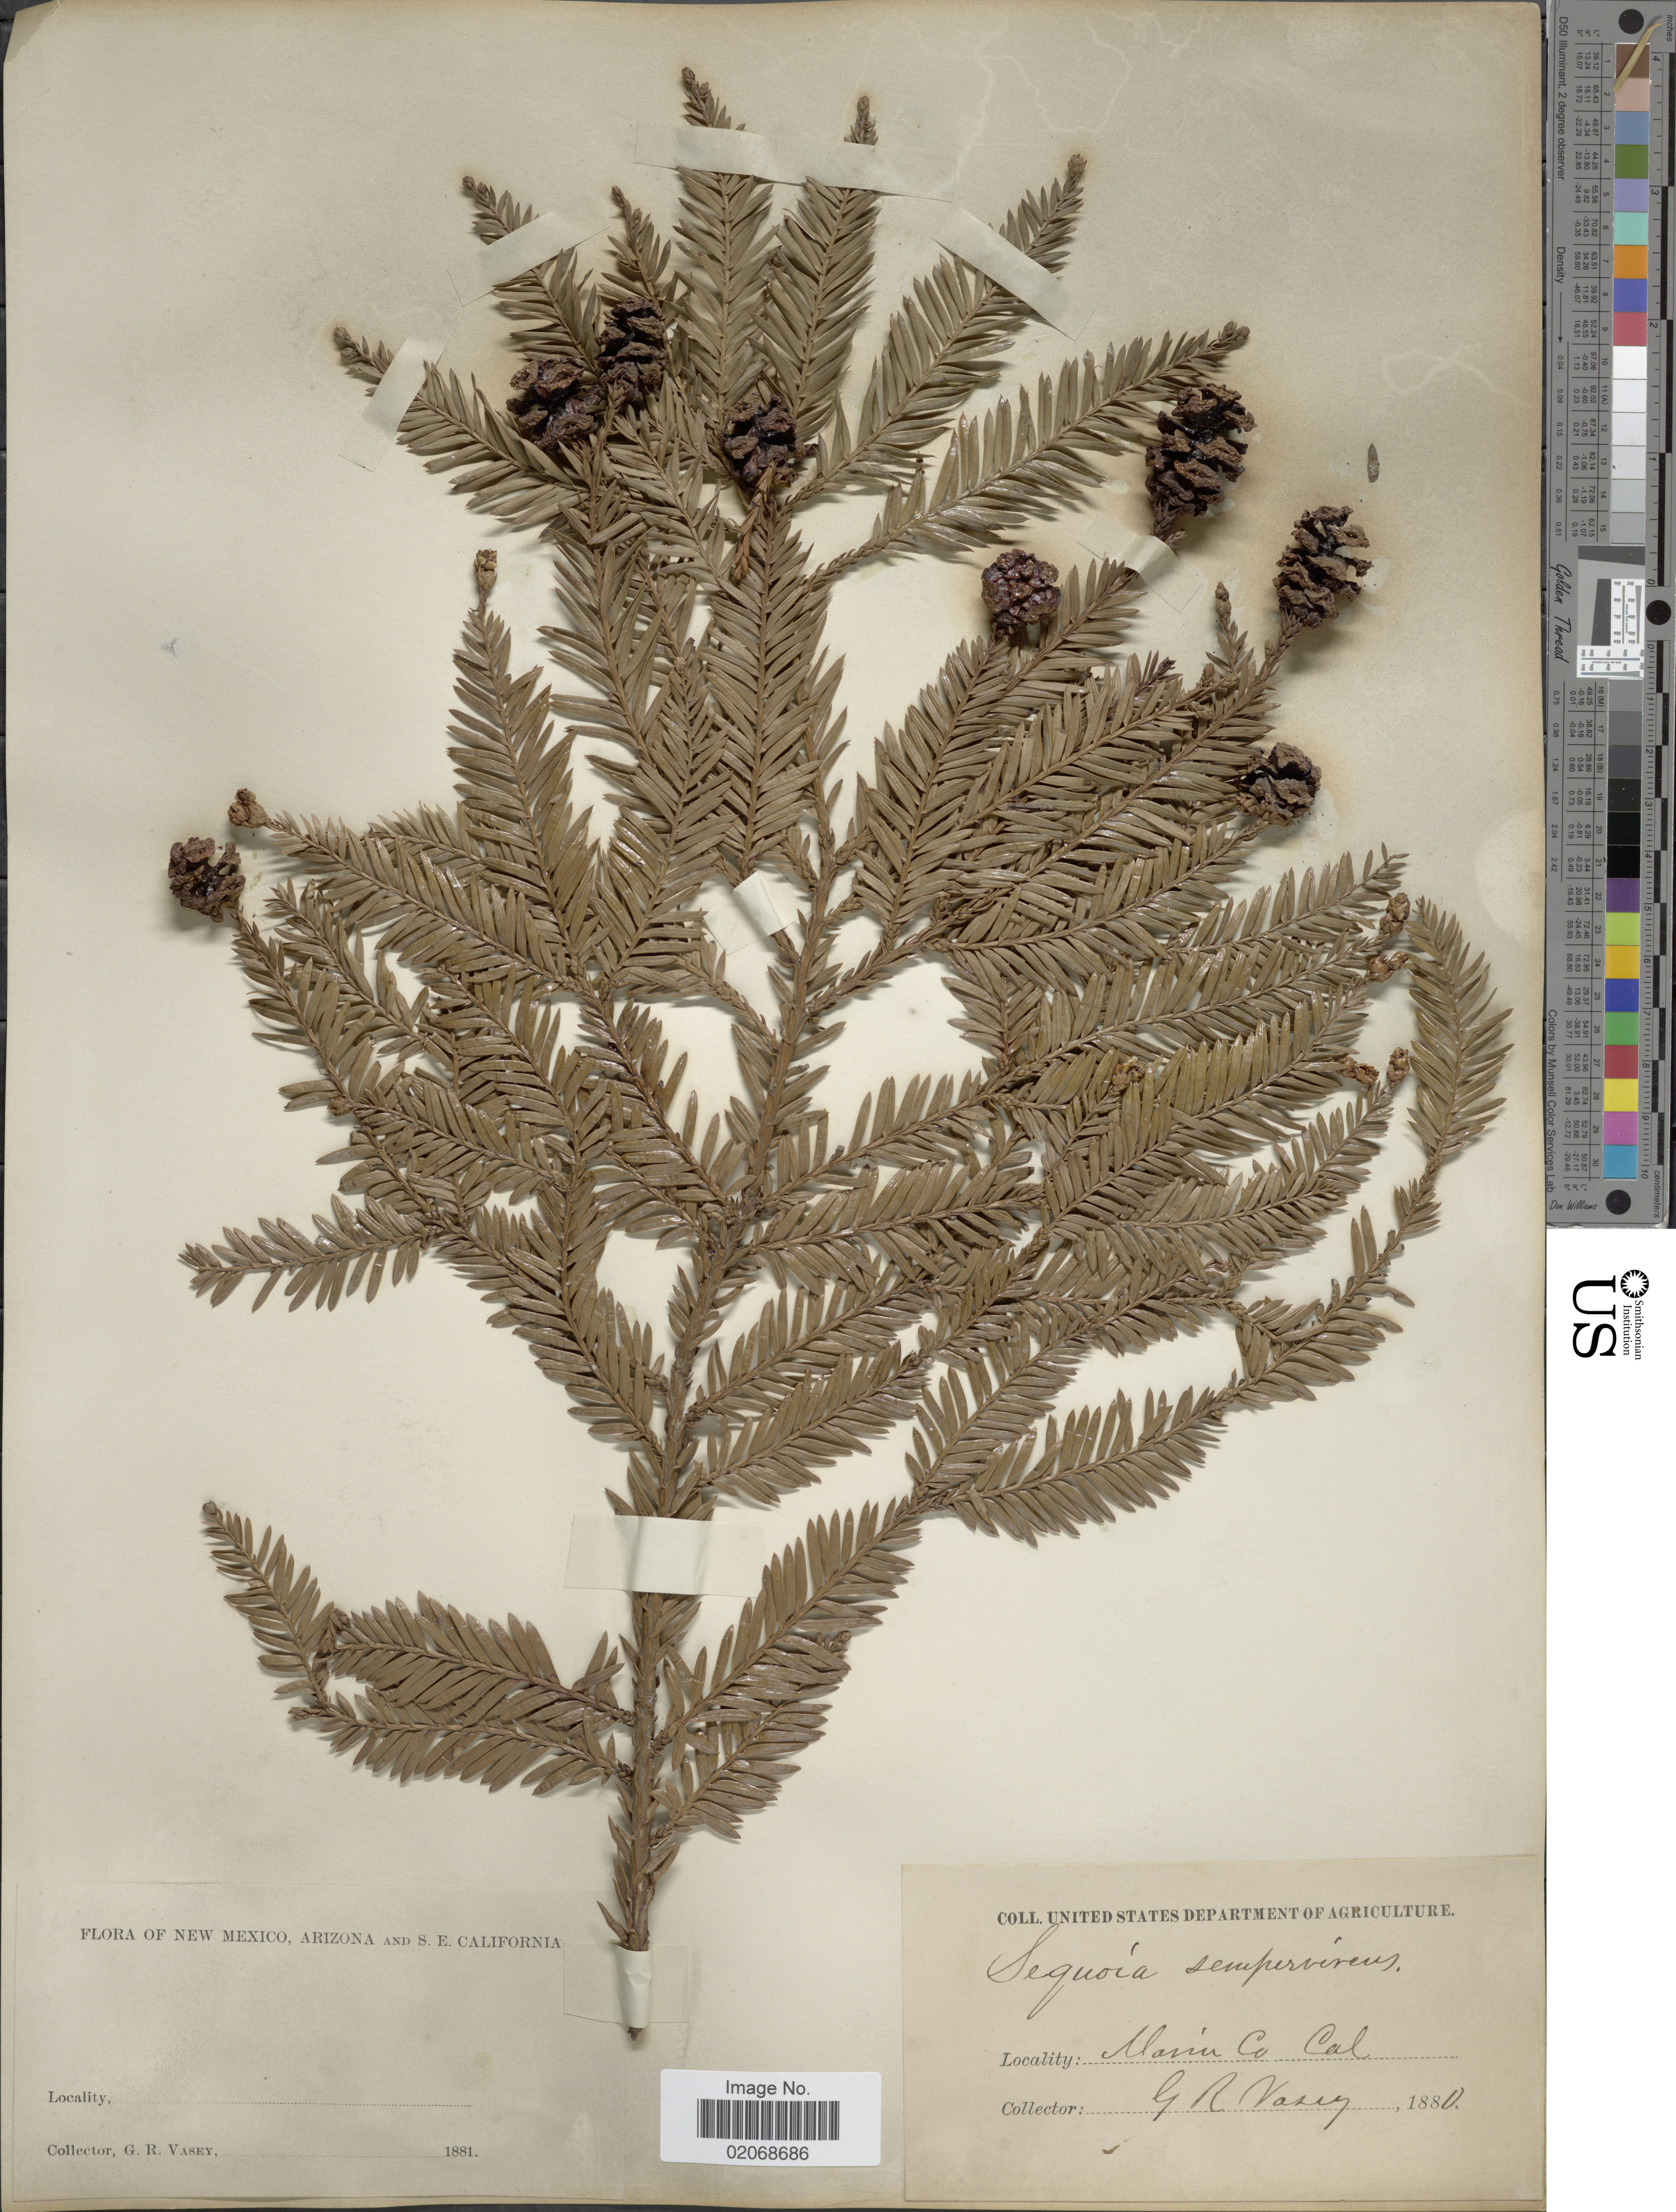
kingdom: Plantae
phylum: Tracheophyta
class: Pinopsida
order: Pinales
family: Cupressaceae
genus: Sequoia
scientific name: Sequoia sempervirens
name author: (D. Don) Endl.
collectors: G. R. Vasey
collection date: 1880/1881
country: United States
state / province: California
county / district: Marin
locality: Marin Co.